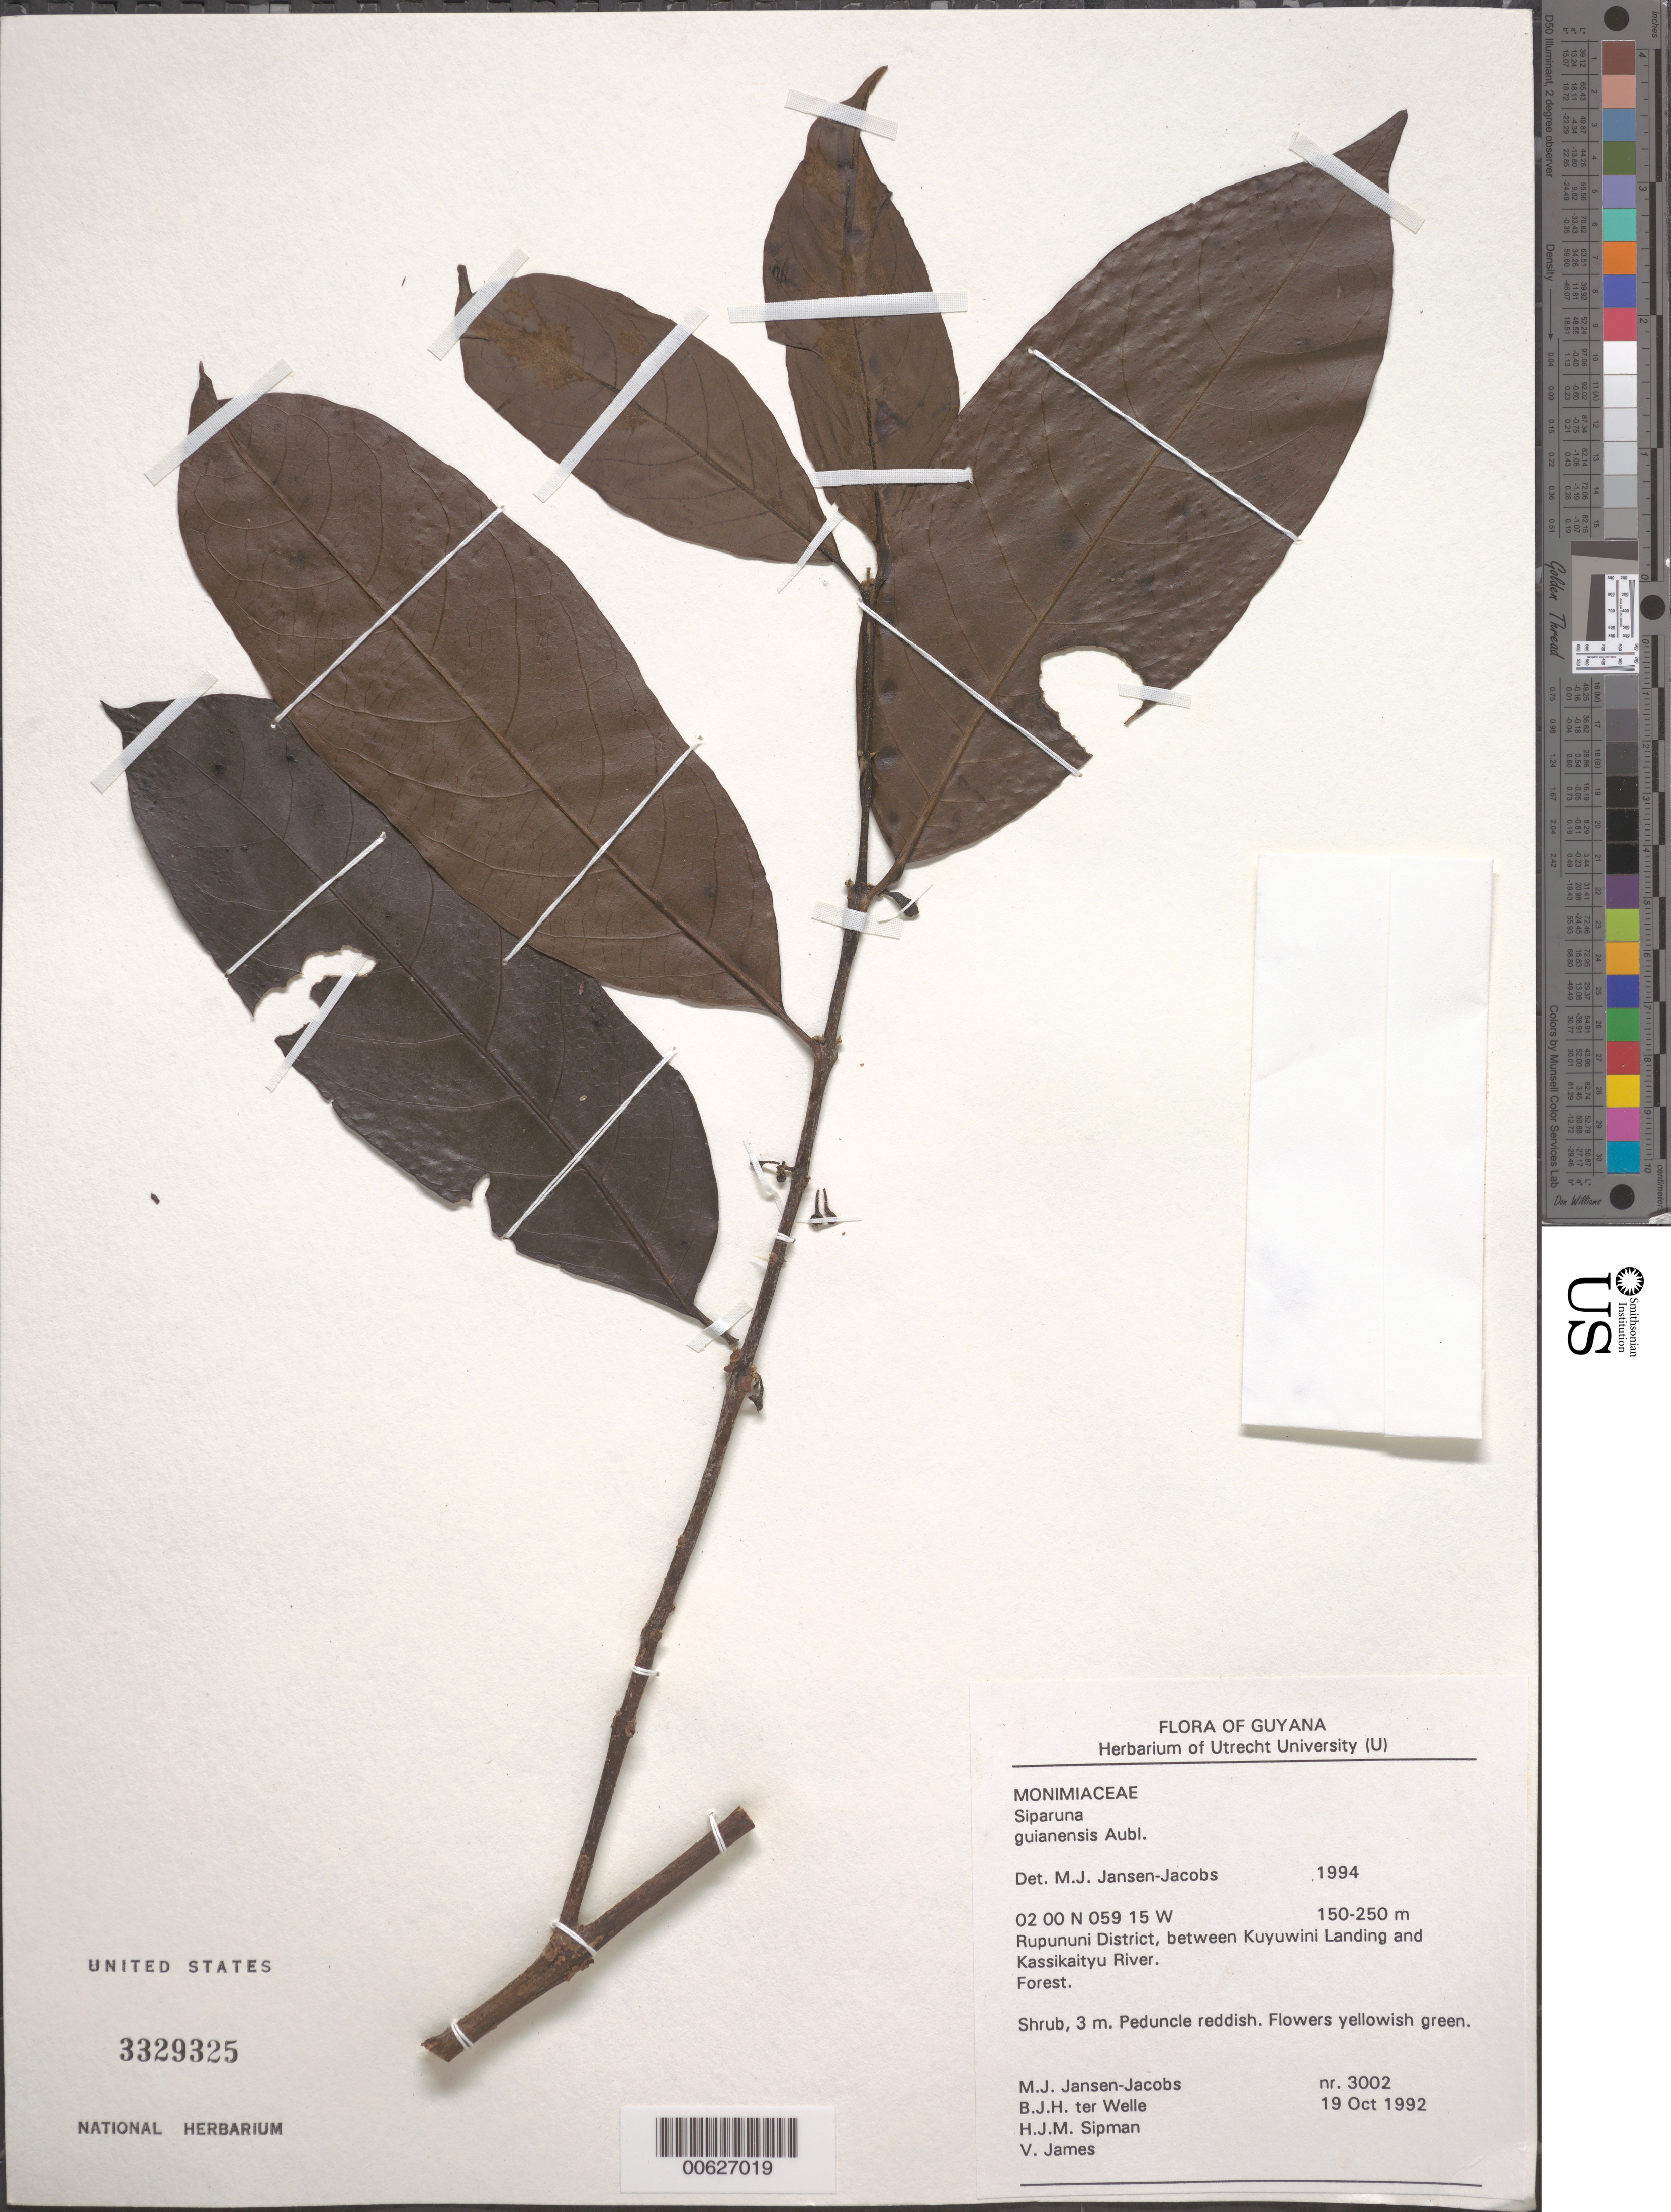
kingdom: Plantae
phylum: Tracheophyta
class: Magnoliopsida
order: Laurales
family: Siparunaceae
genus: Siparuna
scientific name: Siparuna guianensis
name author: Aubl.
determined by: Jansen-Jacobs, M. J., (U), Nationaal Herbarium Nederland, Utrecht University branch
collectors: M. J. Jansen-Jacobs, B. Welle, H. J. M. Sipman & V. James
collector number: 3002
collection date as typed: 19-Oct-92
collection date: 1992-10-19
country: Guyana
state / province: U. Takutu-U. Essequibo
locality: Rupununi District, between Kuyuwini Landing and Kassikaityu River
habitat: Forest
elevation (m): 150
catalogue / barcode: US 3329325